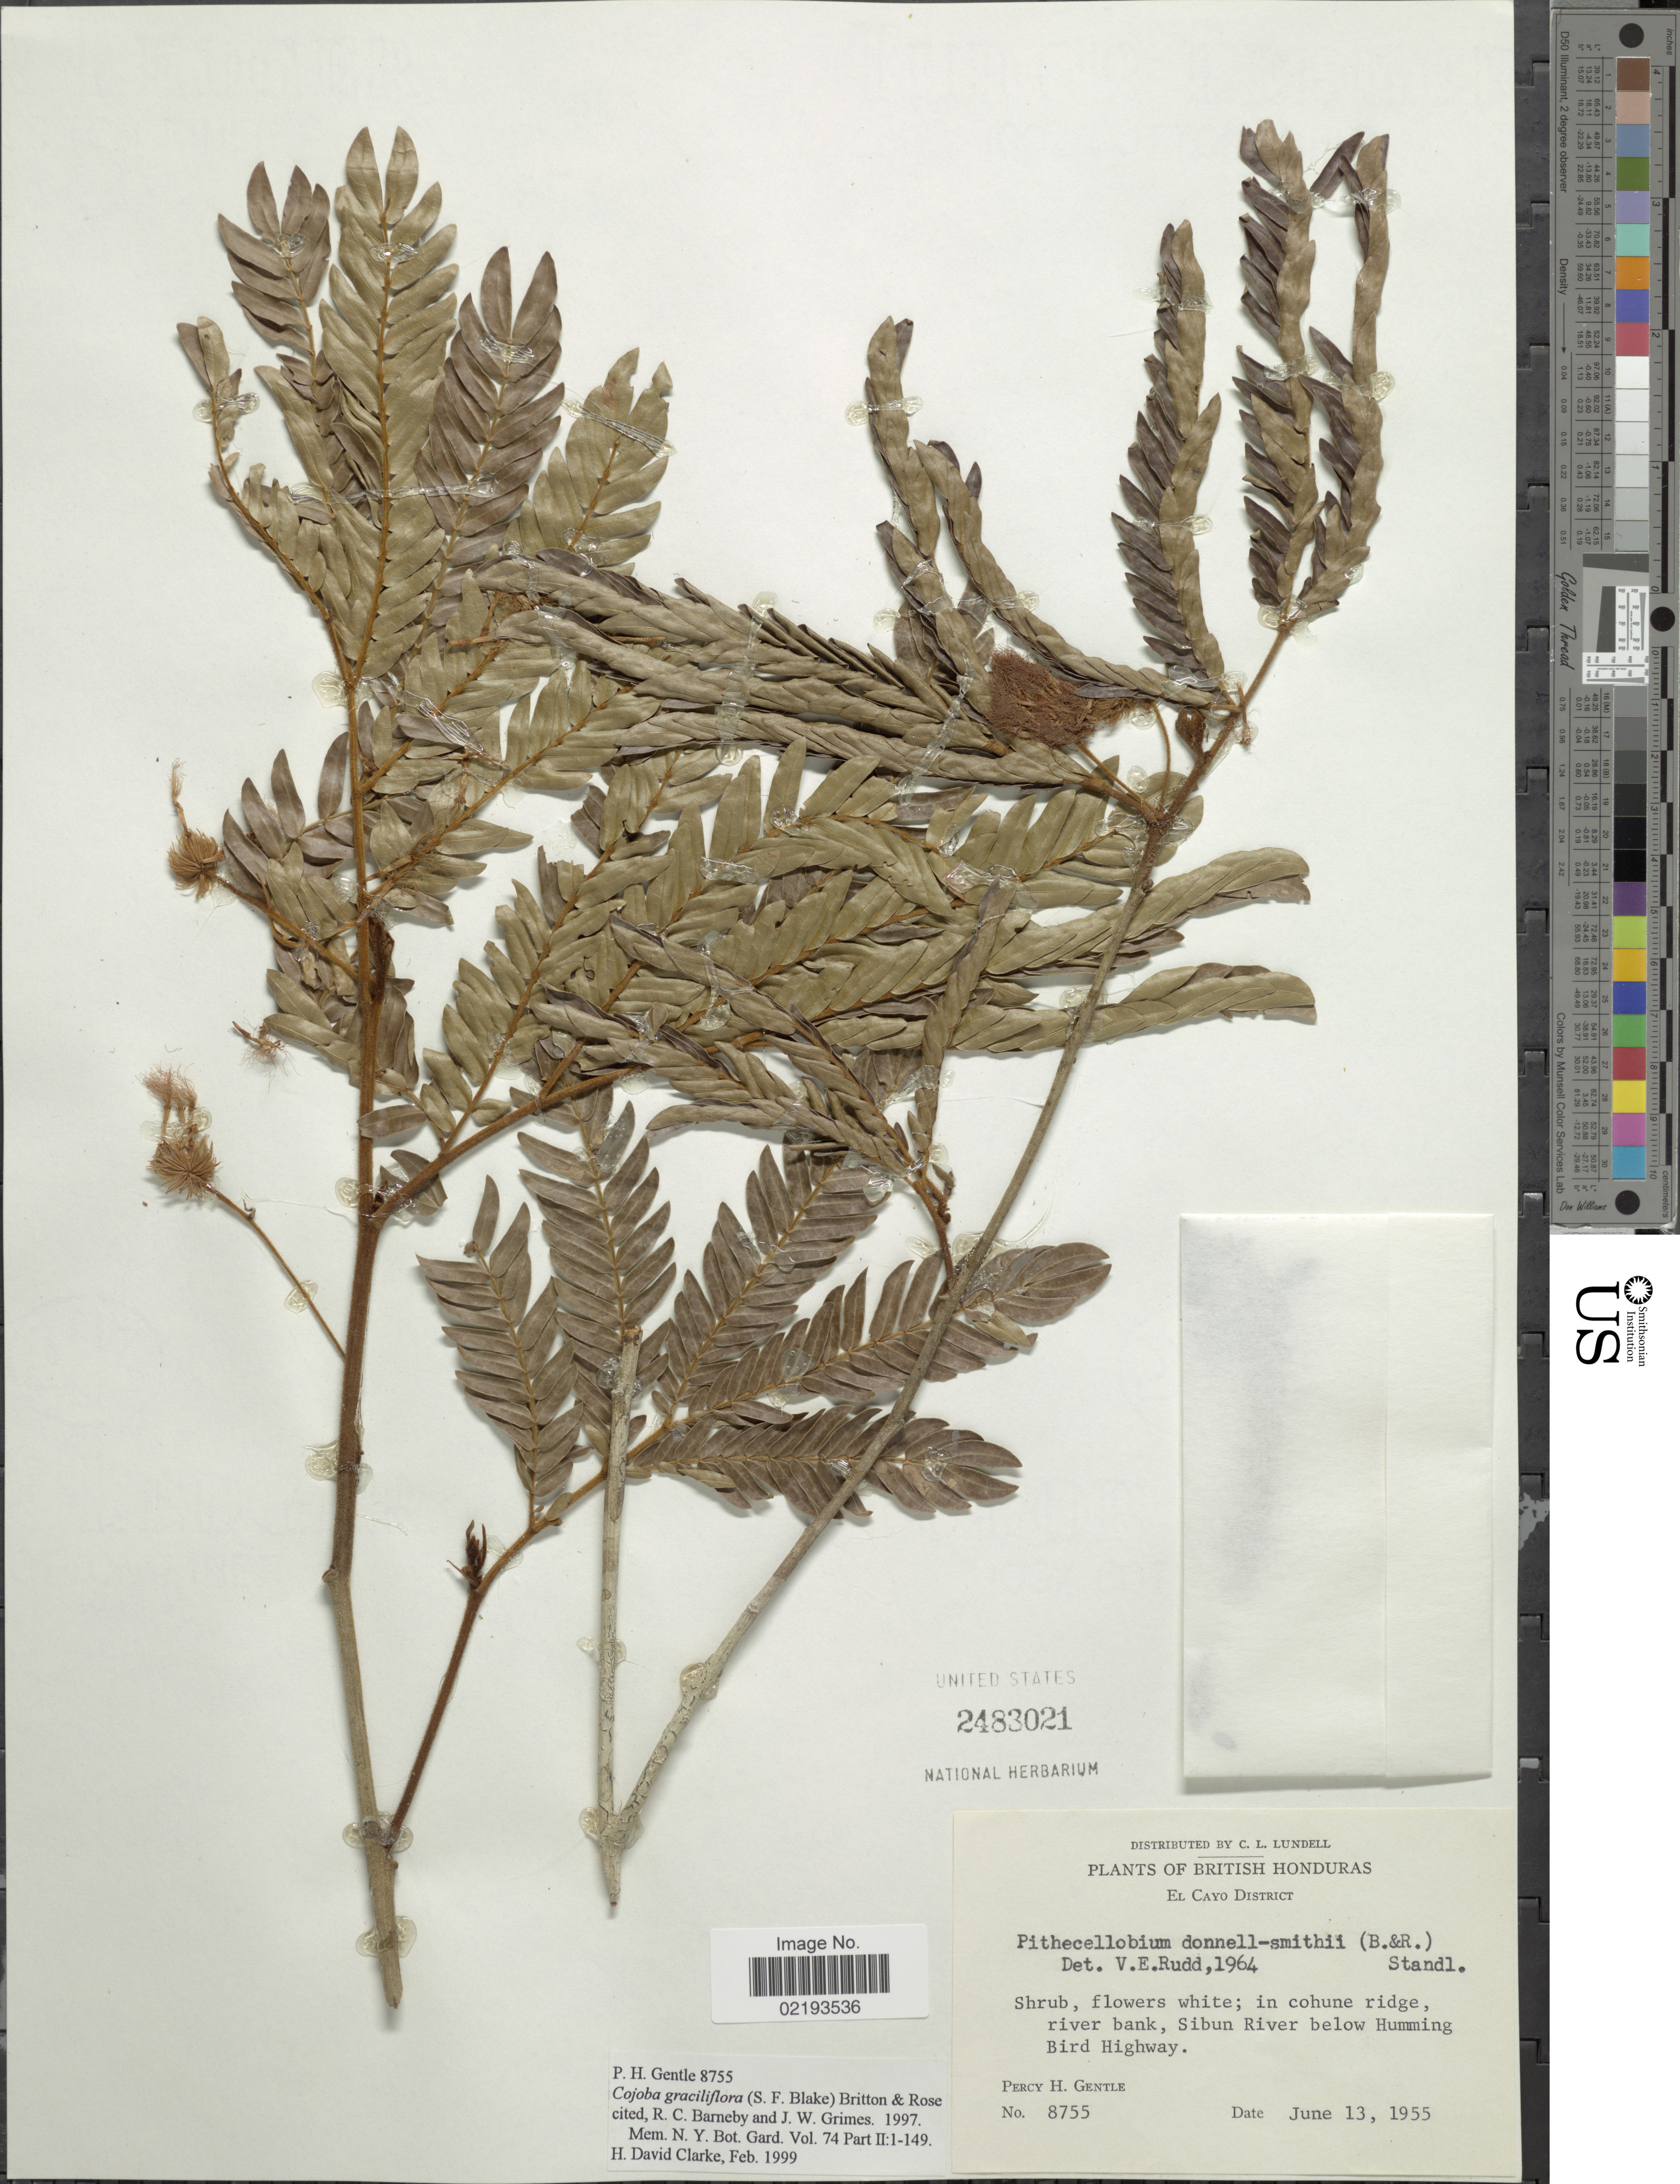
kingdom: Plantae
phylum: Tracheophyta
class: Magnoliopsida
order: Fabales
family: Fabaceae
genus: Cojoba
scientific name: Cojoba graciliflora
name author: (S.F. Blake) Britton & Rose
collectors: P. H. Gentle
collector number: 8755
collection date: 1955-06-13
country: Belize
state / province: Cayo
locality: British Honduras, El Cayo District, in cohune ridge, river bank, Sibun River below Humming Bird Highway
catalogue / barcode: US 2483021